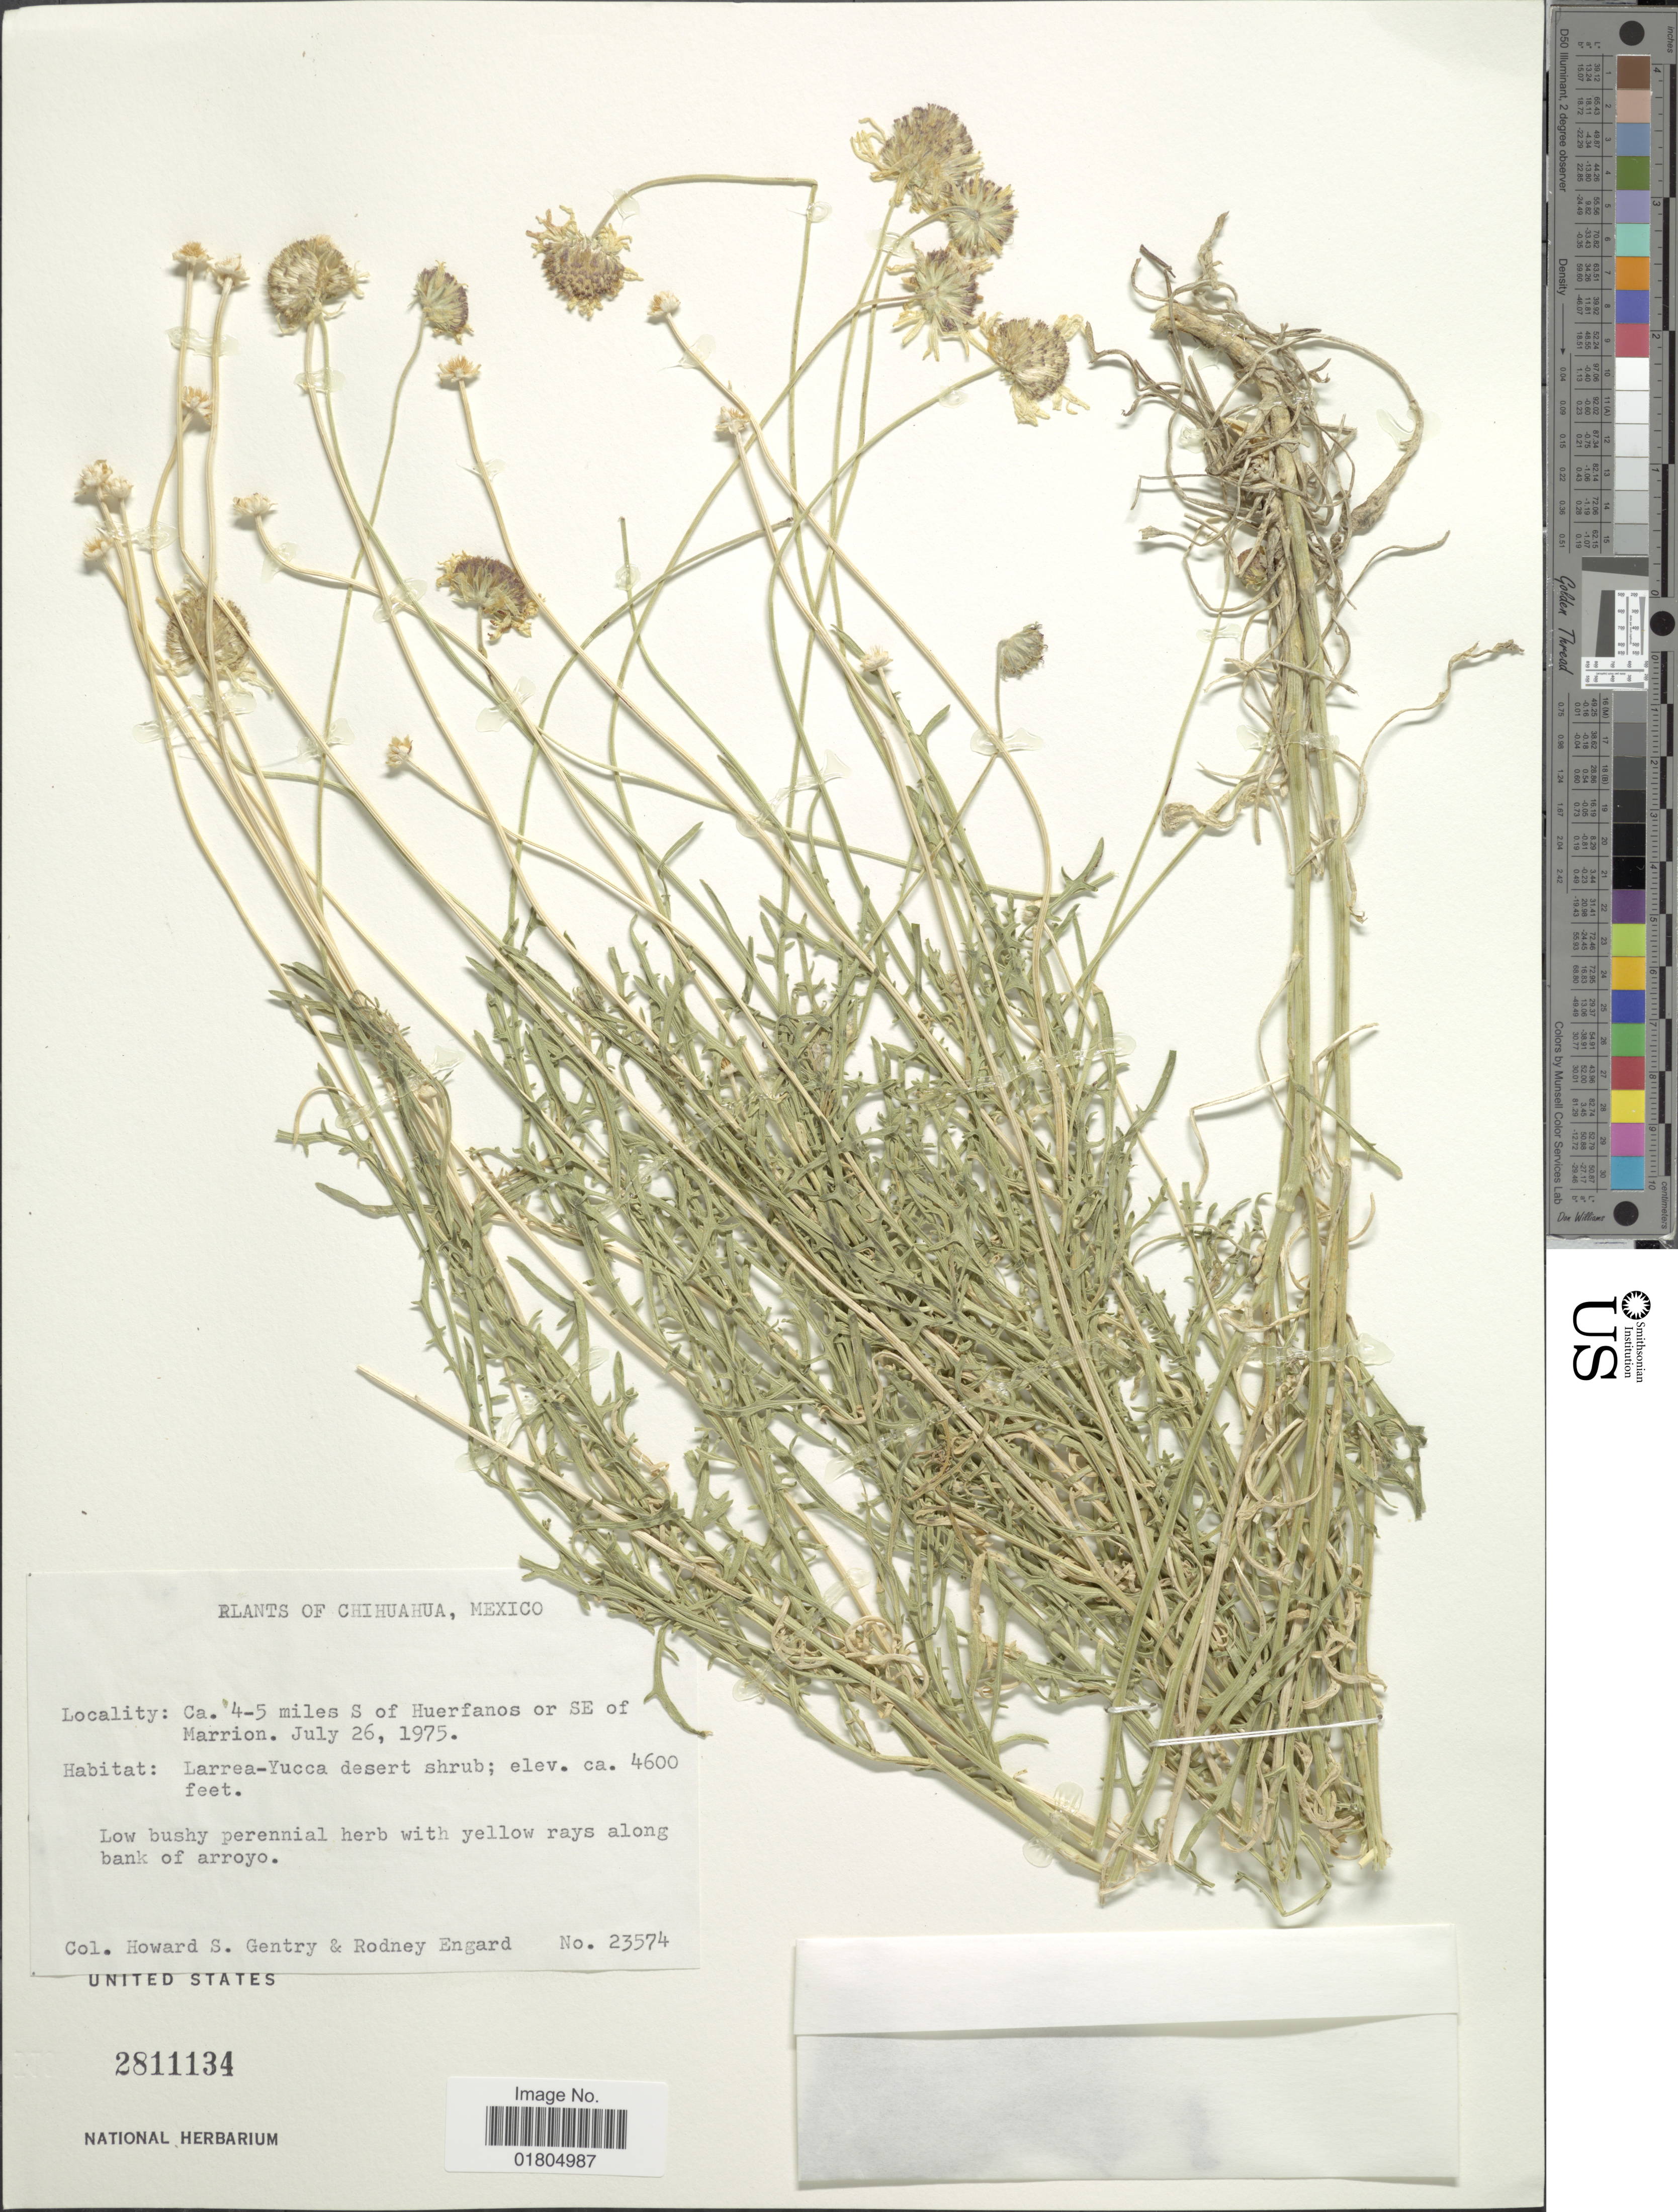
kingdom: Plantae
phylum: Tracheophyta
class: Magnoliopsida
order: Asterales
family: Asteraceae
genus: Hymenoxys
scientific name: Hymenoxys sp.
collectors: H. S. Gentry & R. Engard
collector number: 23574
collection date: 1975-07-26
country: Mexico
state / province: Chihuahua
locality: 4-5 miles S of HUerfanos or SE of Marrion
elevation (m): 1402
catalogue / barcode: US 2811134